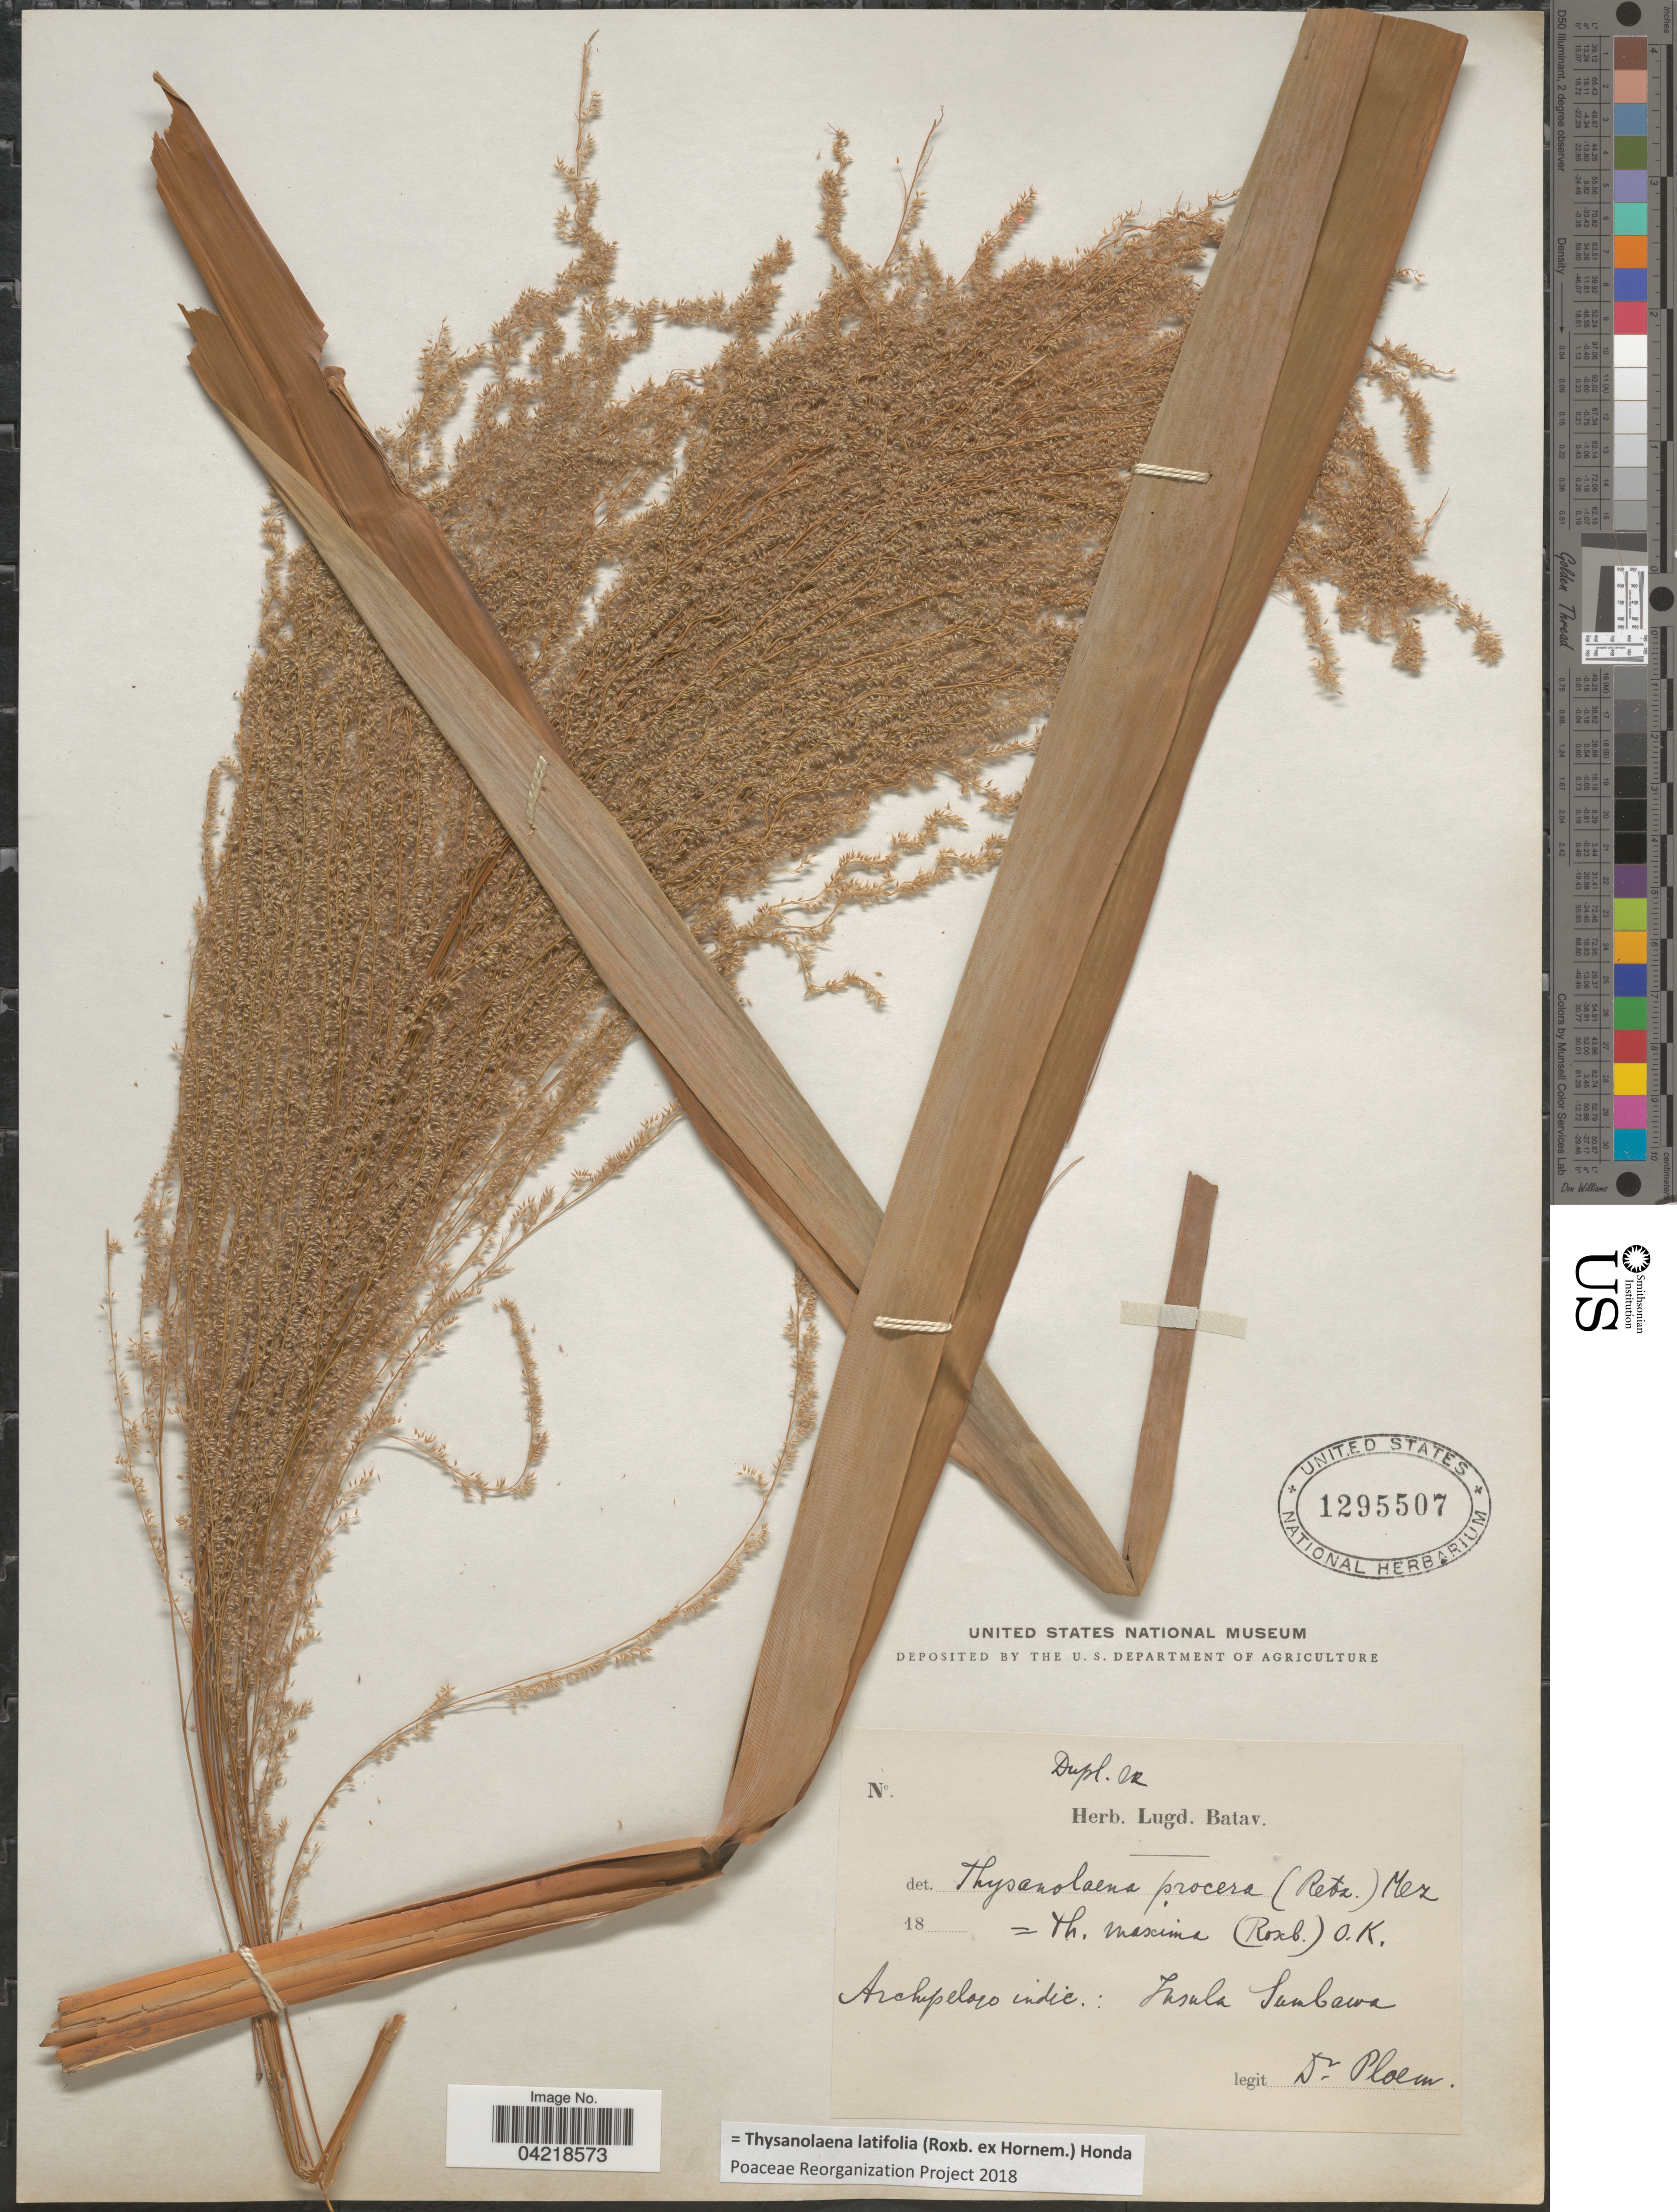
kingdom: Plantae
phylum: Tracheophyta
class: Liliopsida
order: Poales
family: Poaceae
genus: Thysanolaena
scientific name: Thysanolaena latifolia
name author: (Roxb. ex Hornem.) Honda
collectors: -. Ploem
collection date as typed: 18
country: Indonesia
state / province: Nusa Tenggara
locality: Archipelago indie.: Insula Sumbawa.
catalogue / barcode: US 1295507